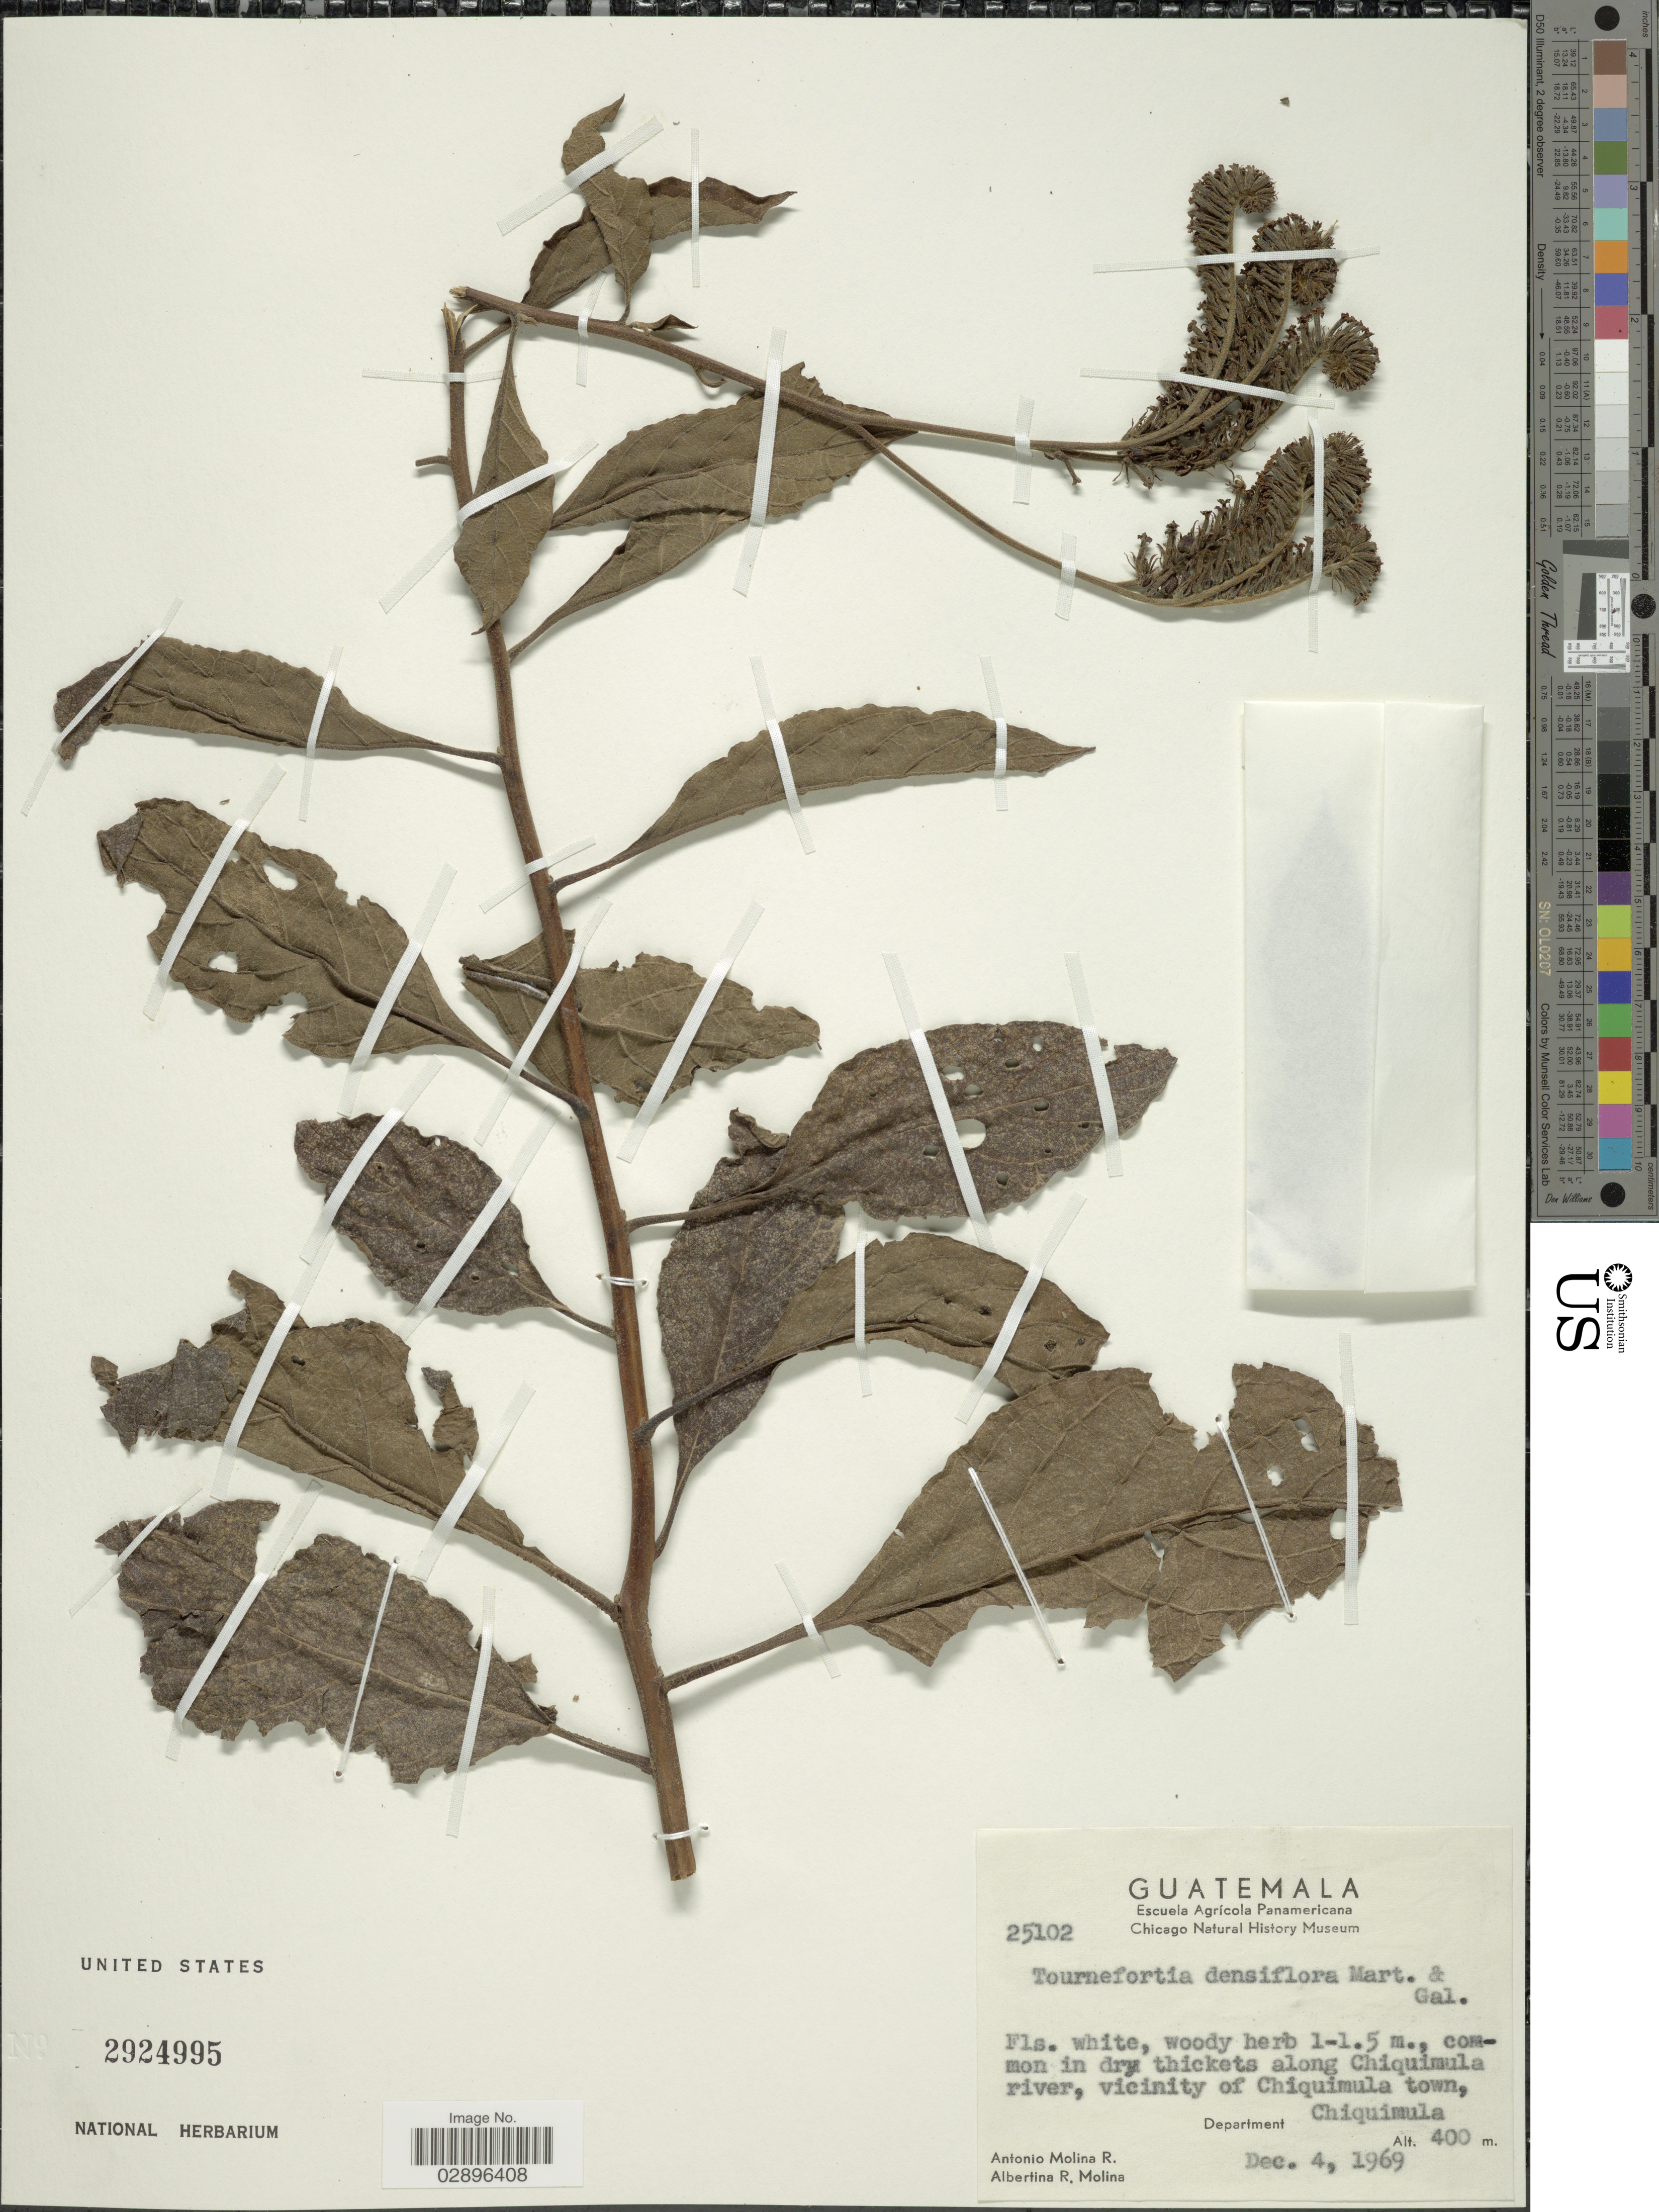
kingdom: Plantae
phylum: Tracheophyta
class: Magnoliopsida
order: Boraginales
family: Heliotropiaceae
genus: Tournefortia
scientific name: Tournefortia densiflora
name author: M. Martens & Galeotti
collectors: A. Molina R. & A. R. Molina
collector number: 25102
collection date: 1969-12-04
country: Guatemala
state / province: Chiquimula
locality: Common in dry thickets along Chiquimula river, vicinity of Chiquimula town, Department Chiquimula.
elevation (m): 400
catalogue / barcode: US 2924995